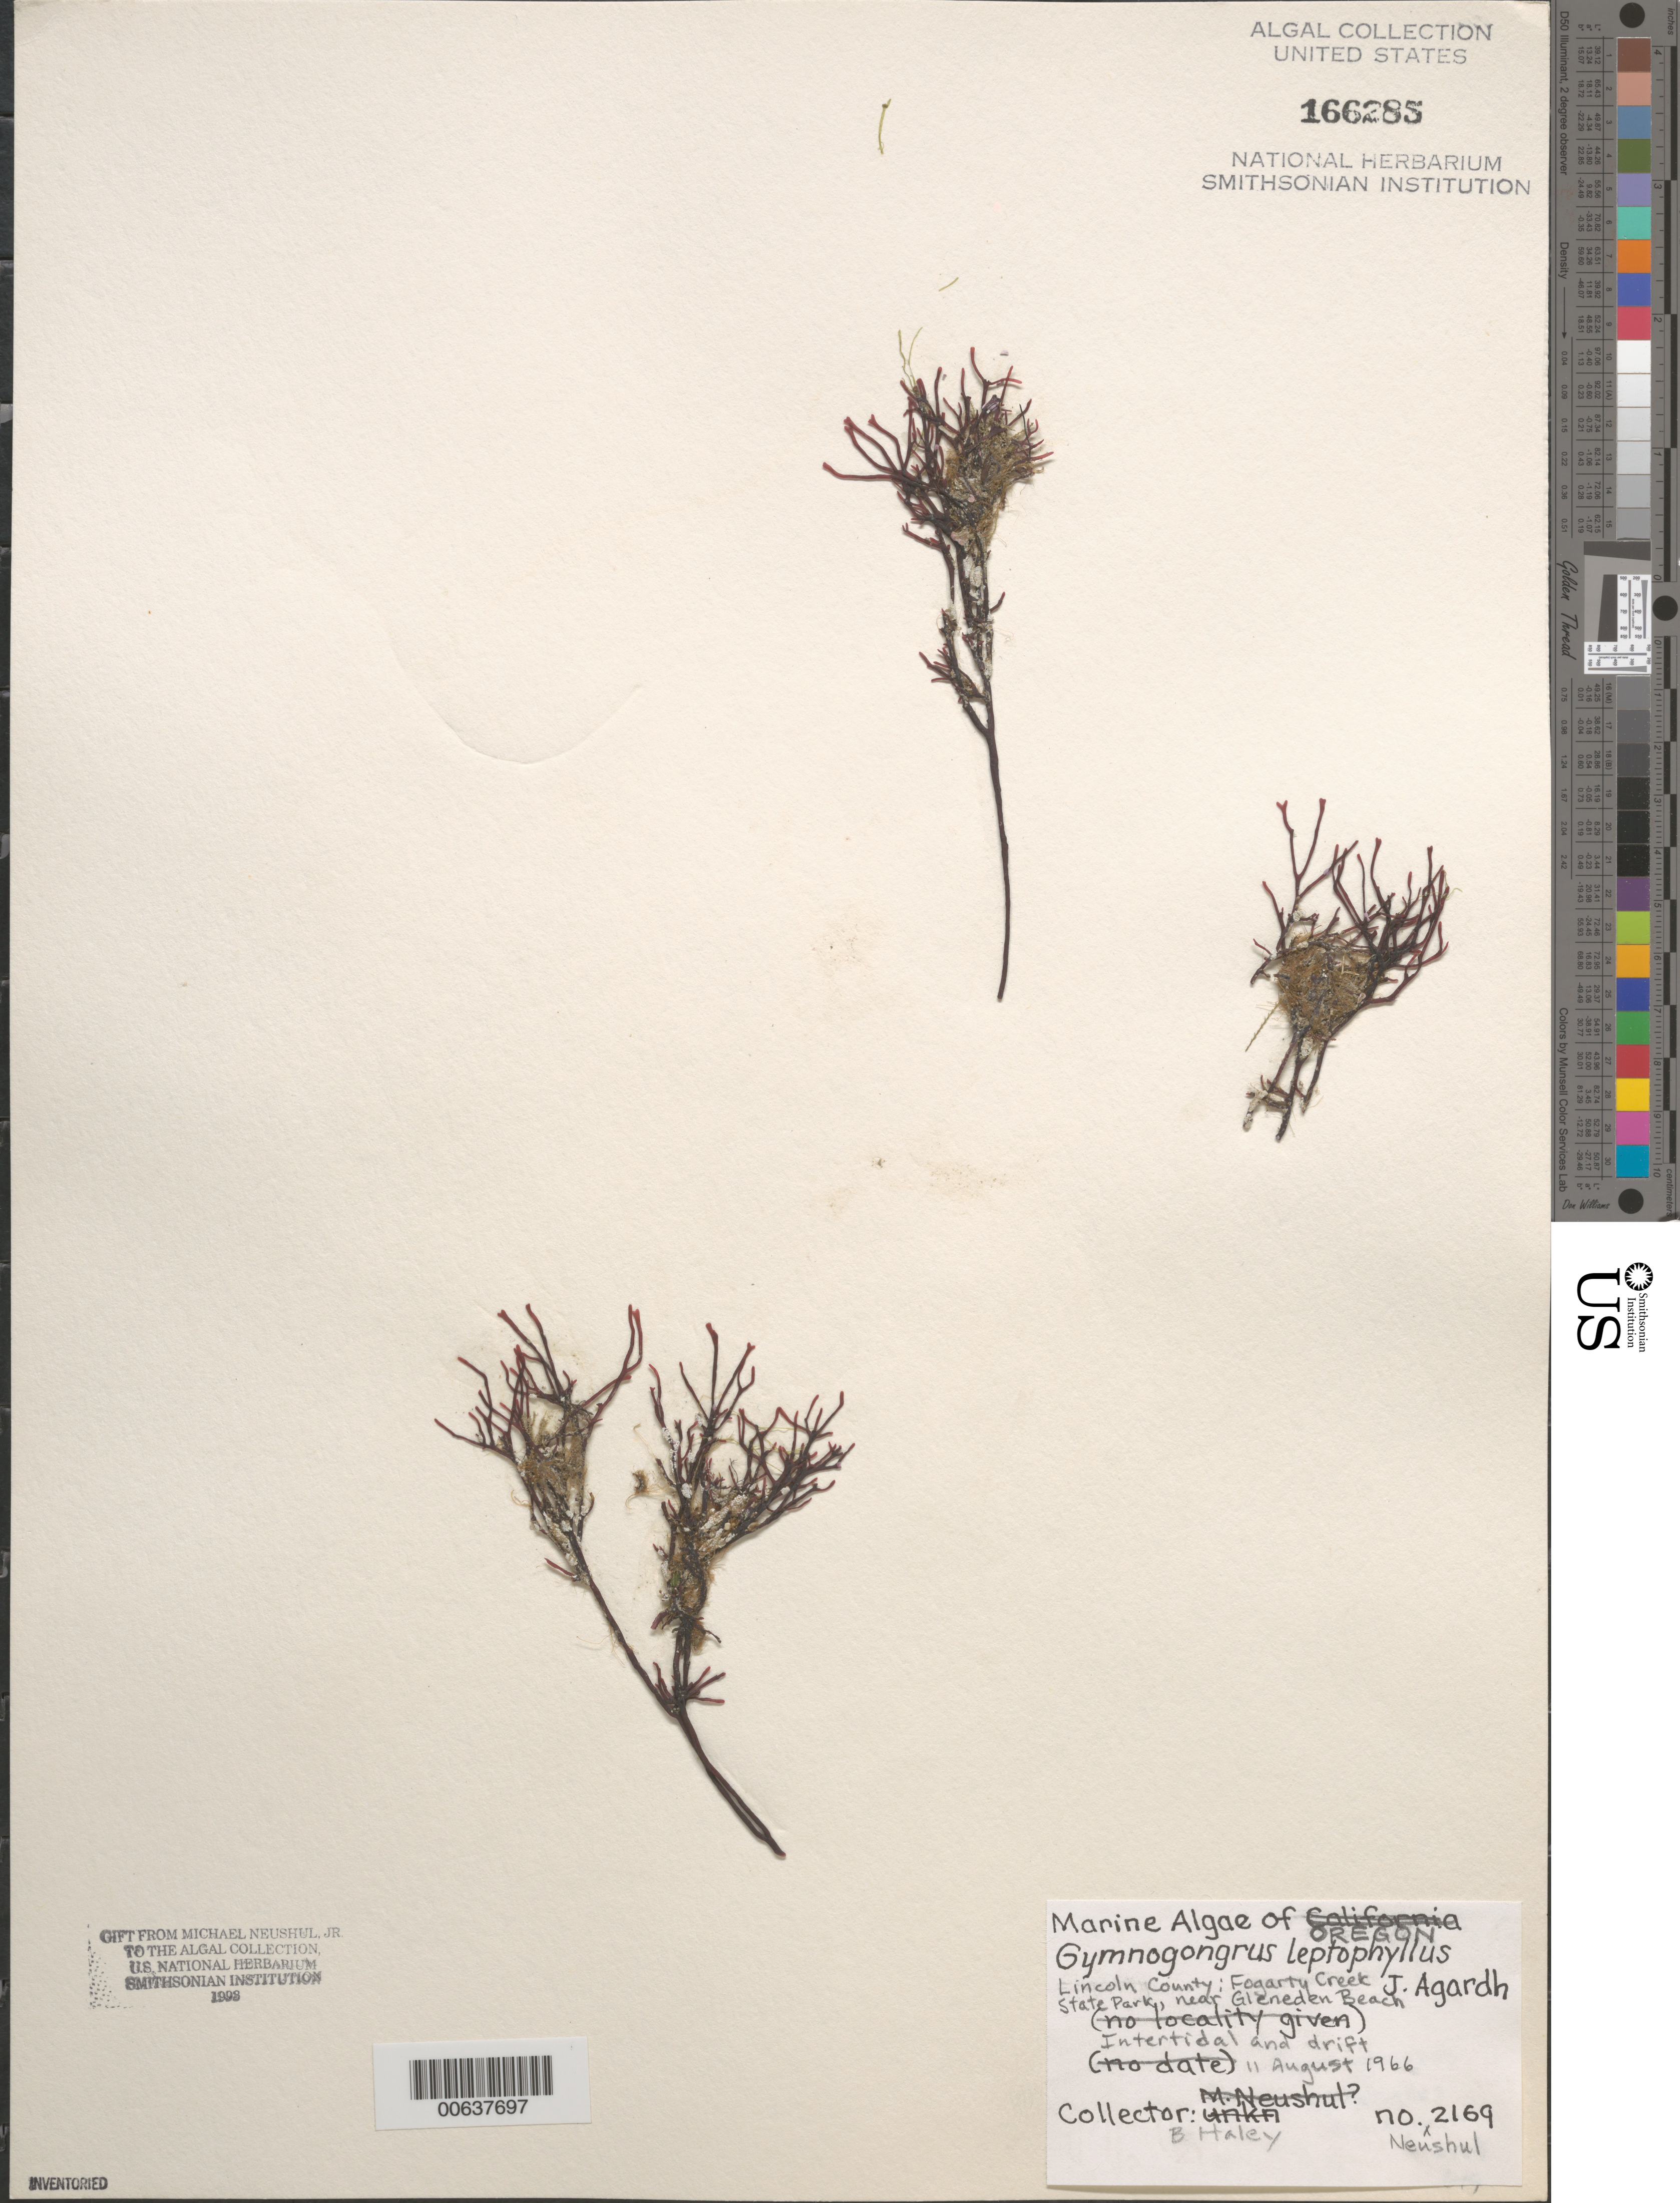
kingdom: Plantae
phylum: Rhodophyta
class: Florideophyceae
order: Gigartinales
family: Phyllophoraceae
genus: Besa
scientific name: Besa leptophylla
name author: (J. Agardh) M.S.Calderon & K.A. Miller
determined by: Algae name updating Project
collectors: B. Haley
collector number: Neushul 2169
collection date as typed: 11 Aug 1966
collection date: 1966-08-11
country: United States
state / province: Oregon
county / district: Lincoln County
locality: Fogarty Creek State Park, near Gleneden Beach (Glendenon Beach)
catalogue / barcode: US 166285